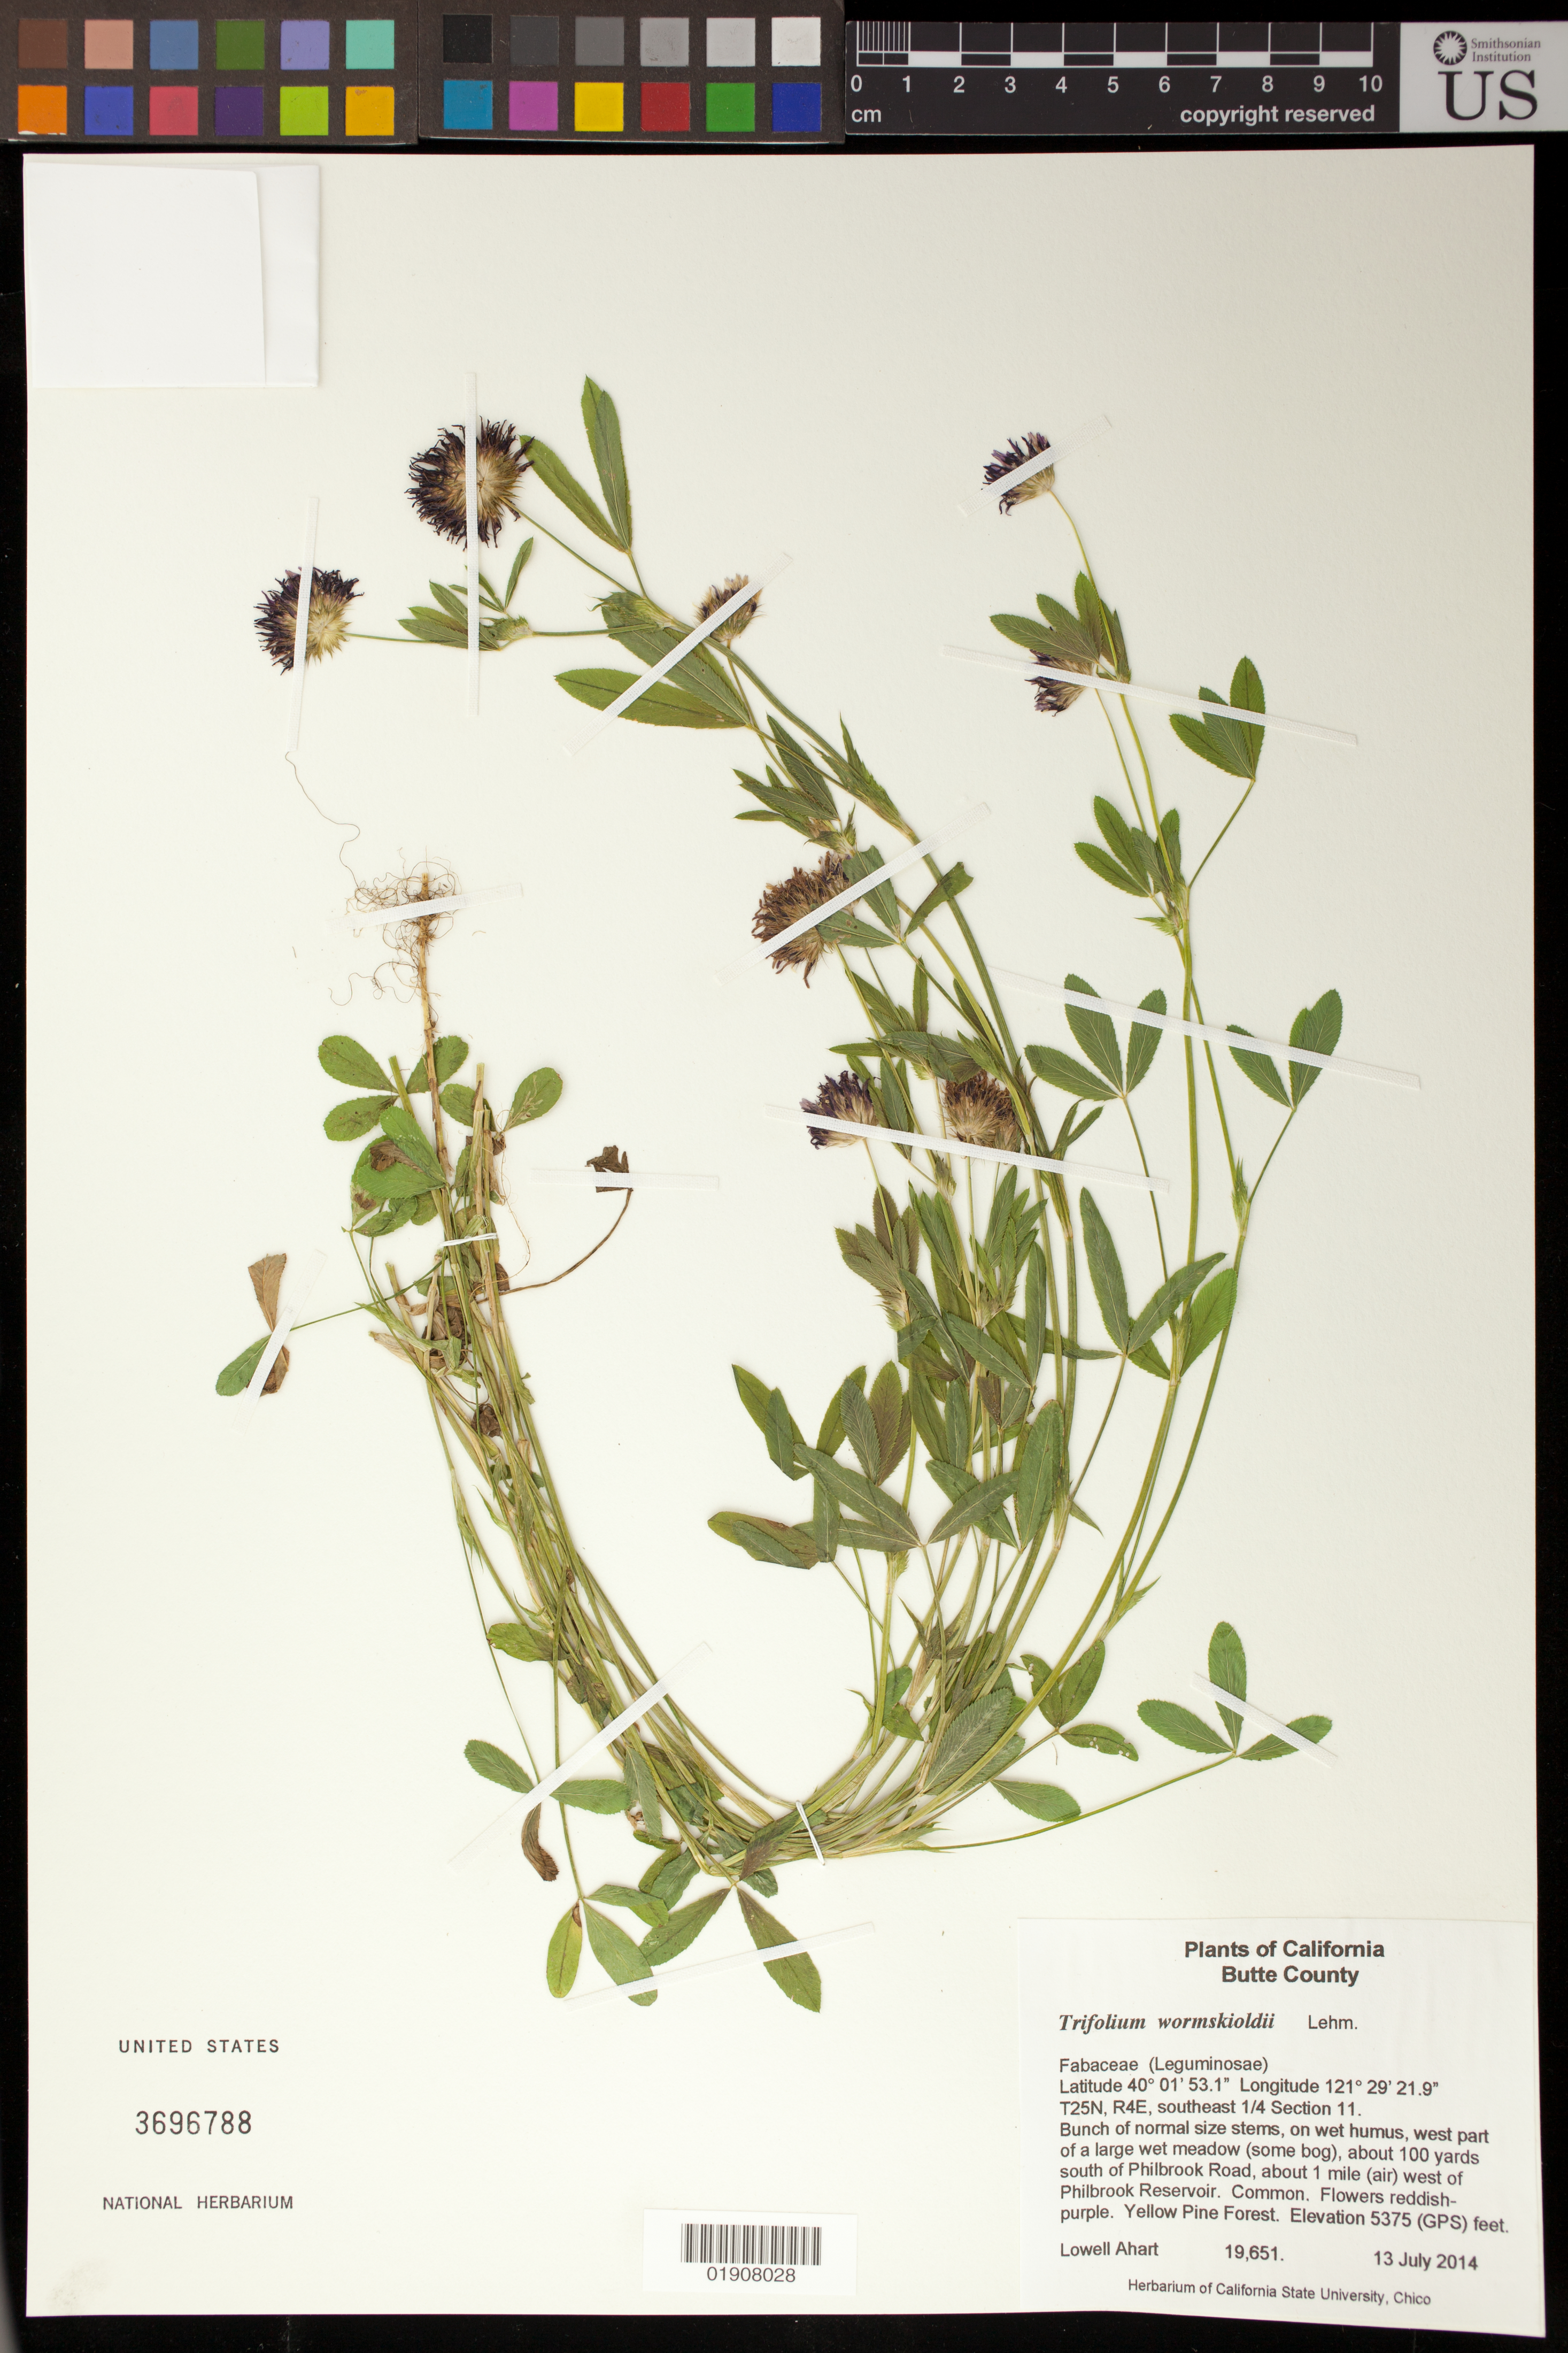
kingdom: Plantae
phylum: Tracheophyta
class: Magnoliopsida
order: Fabales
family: Fabaceae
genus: Trifolium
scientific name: Trifolium wormskioldii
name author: Lehm.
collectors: L. Ahart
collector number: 19651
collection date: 2014-07-13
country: United States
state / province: California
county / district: Butte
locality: West part of a large wet meadow (some bog), about 100 yards south of Philbrook Road, about 1 mile (air) west of Philbrook Reservoir.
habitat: Yellow Pine Forest.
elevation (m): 1638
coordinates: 40 01 53.1 N, 121 29 21.9 W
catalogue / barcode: US 3696788